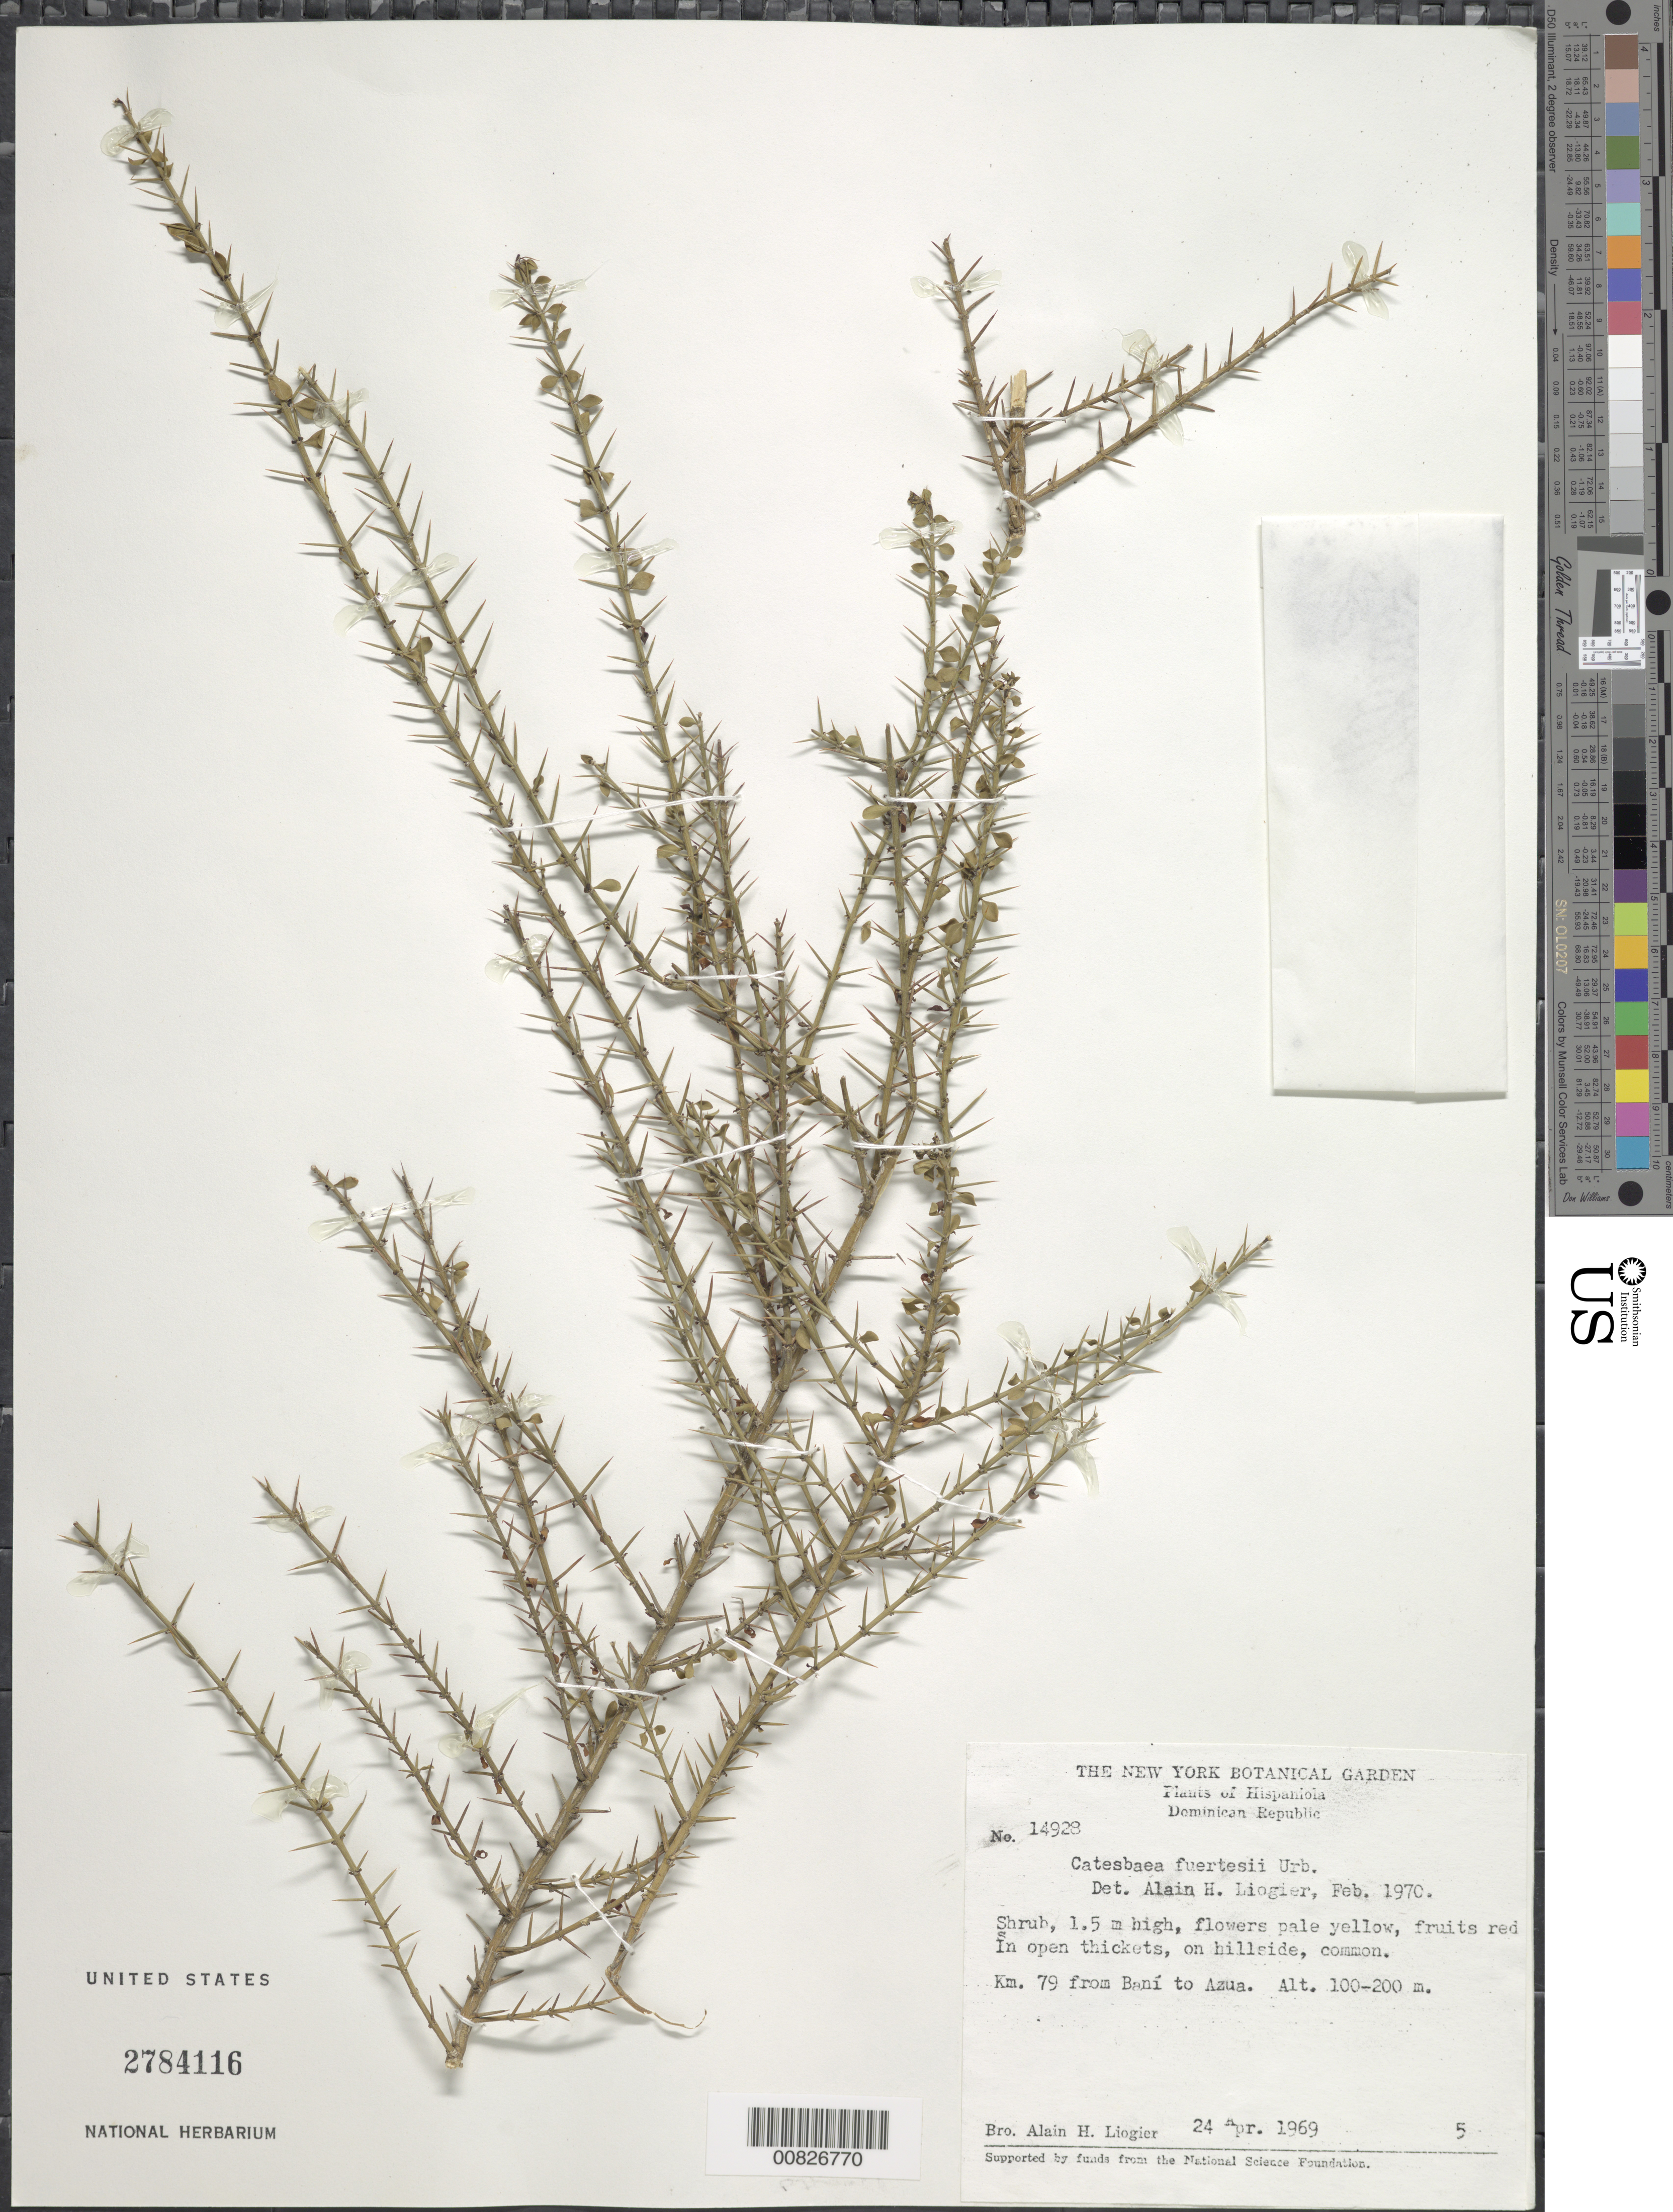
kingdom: Plantae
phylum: Tracheophyta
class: Magnoliopsida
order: Gentianales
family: Rubiaceae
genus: Catesbaea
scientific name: Catesbaea fuertesii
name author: Urb.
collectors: A. H. Liogier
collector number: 14928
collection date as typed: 24 Apr 1969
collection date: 1969-04-24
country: Dominican Republic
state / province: Azua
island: Hispaniola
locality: Km 79 from Baní to Azua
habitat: In open thickets on hillside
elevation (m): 100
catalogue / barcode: US 2784116